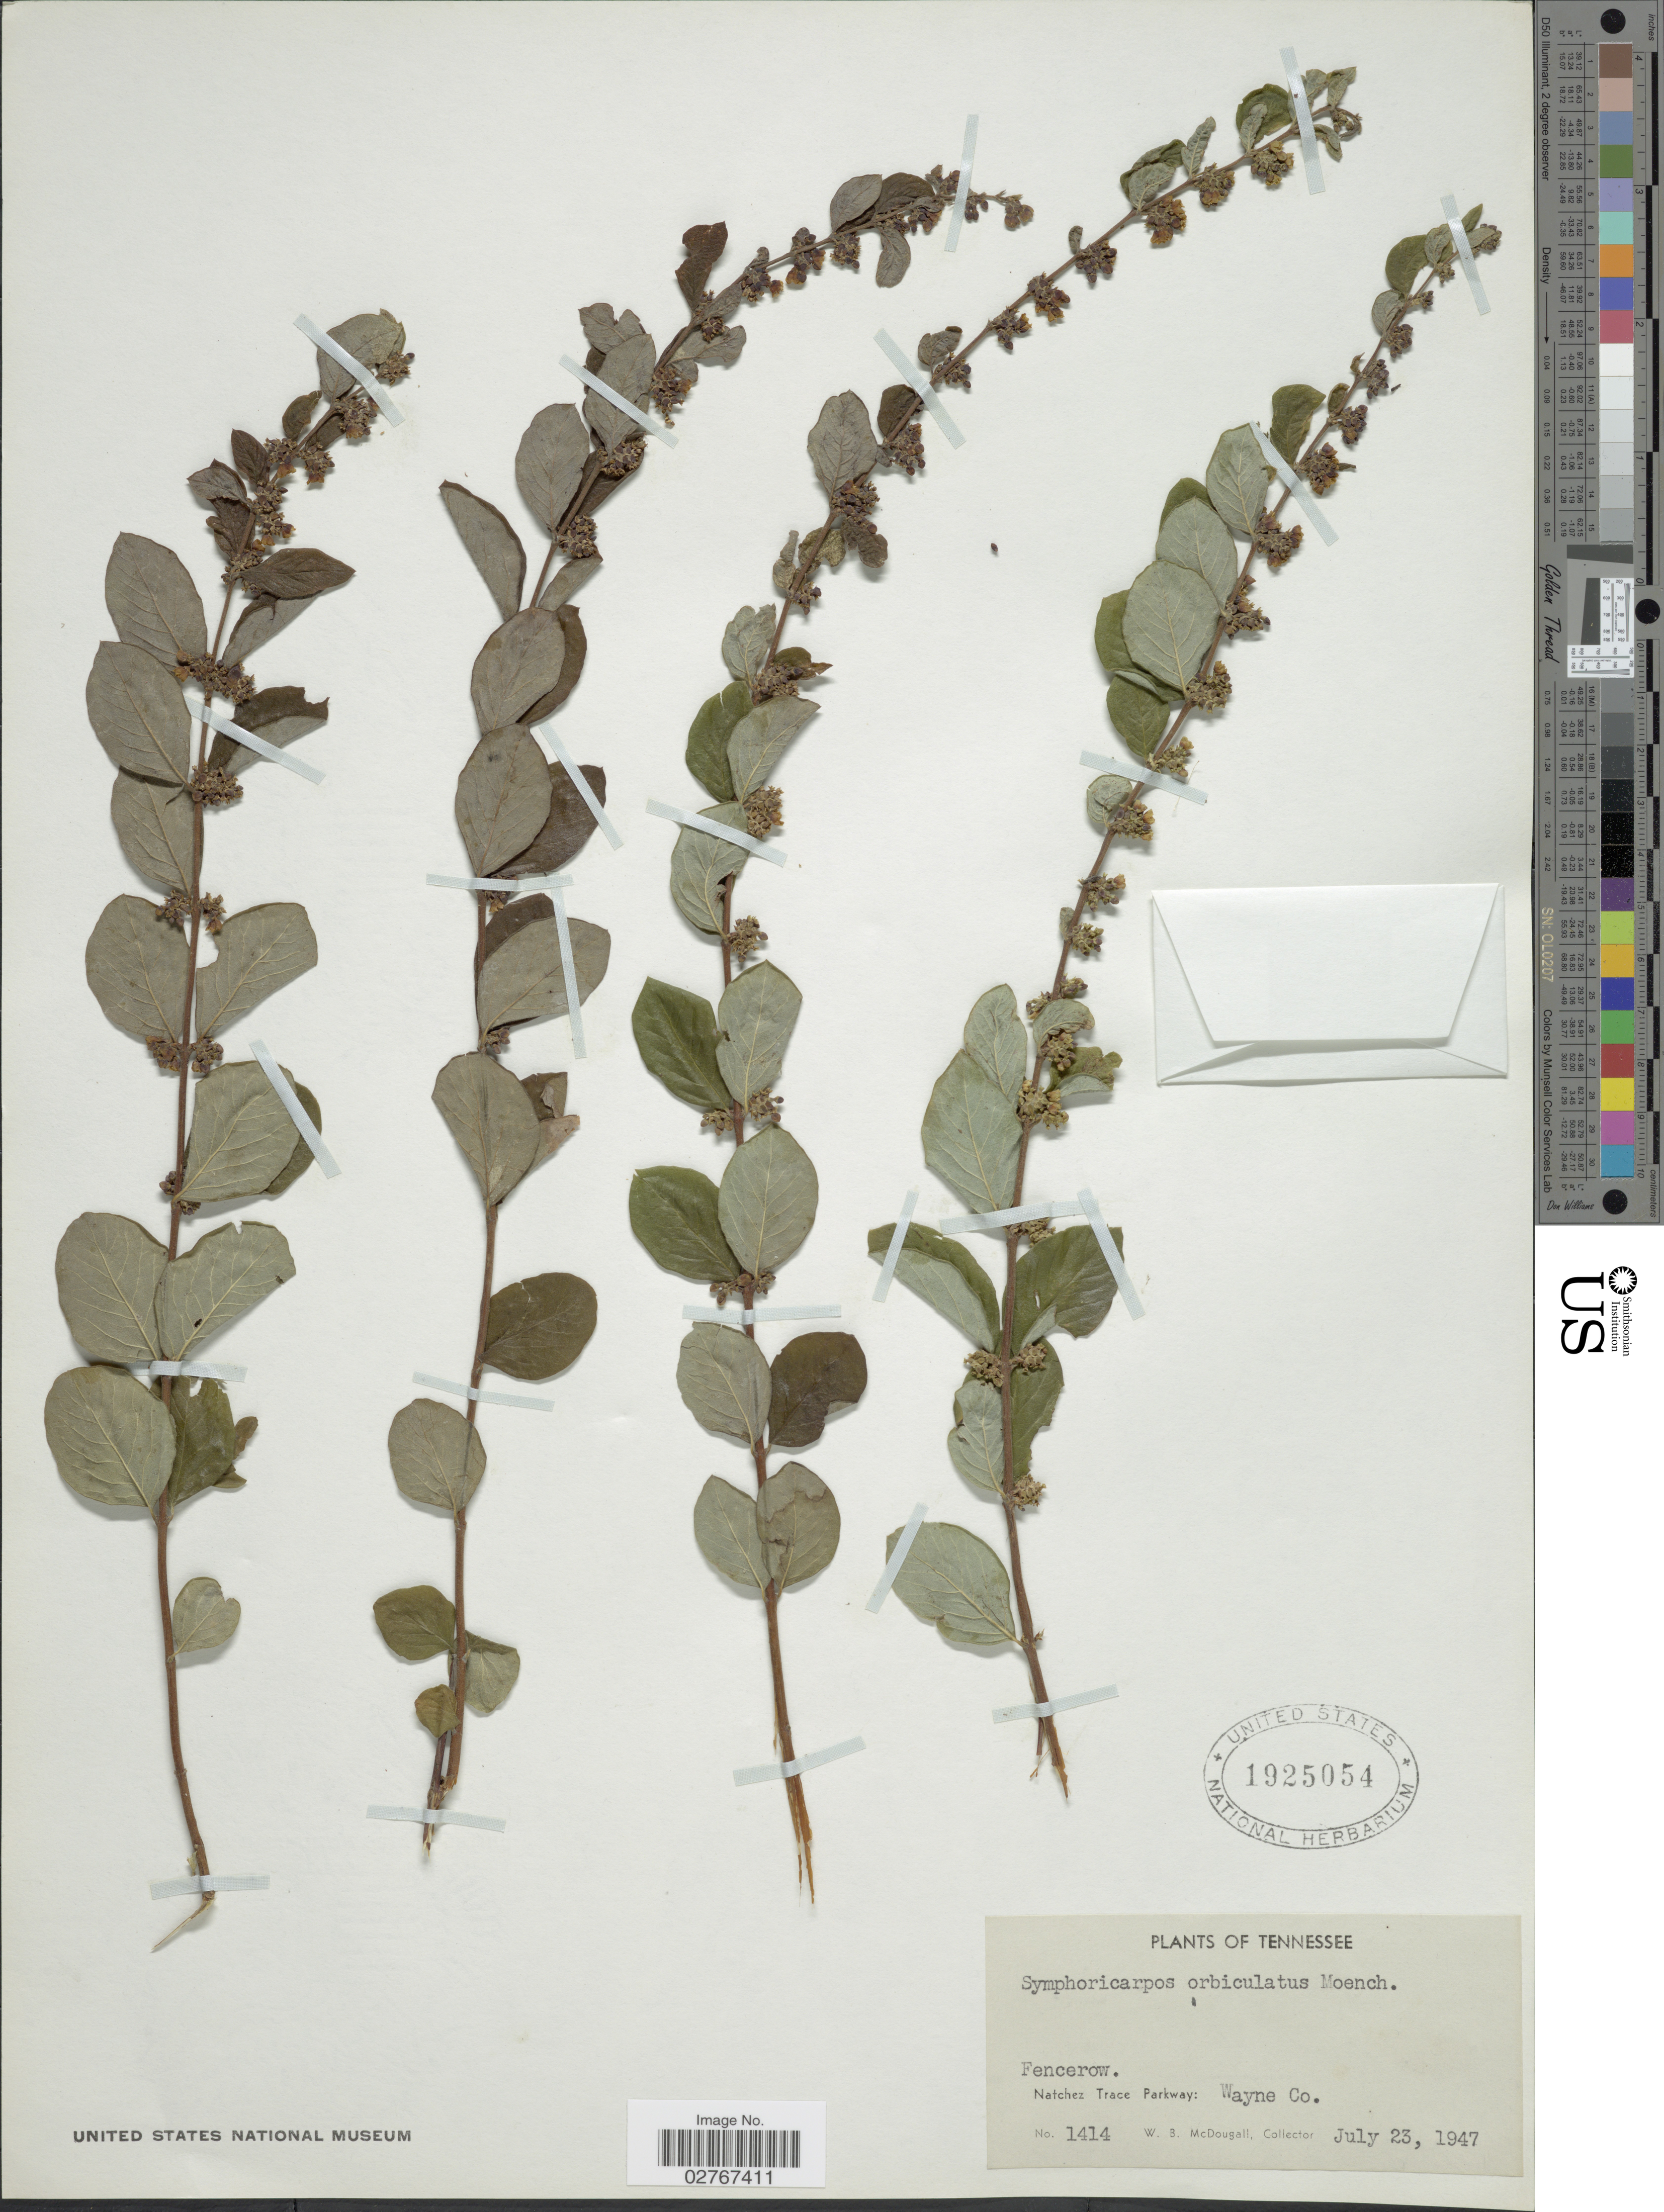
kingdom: Plantae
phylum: Tracheophyta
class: Magnoliopsida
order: Dipsacales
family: Caprifoliaceae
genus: Symphoricarpos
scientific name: Symphoricarpos orbiculatus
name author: Moench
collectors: W. B. McDougall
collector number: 1414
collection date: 1947-07-23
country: United States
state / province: Tennessee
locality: Fencerow. Natchez Trace Parkway: Wayne Co.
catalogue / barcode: US 1925054